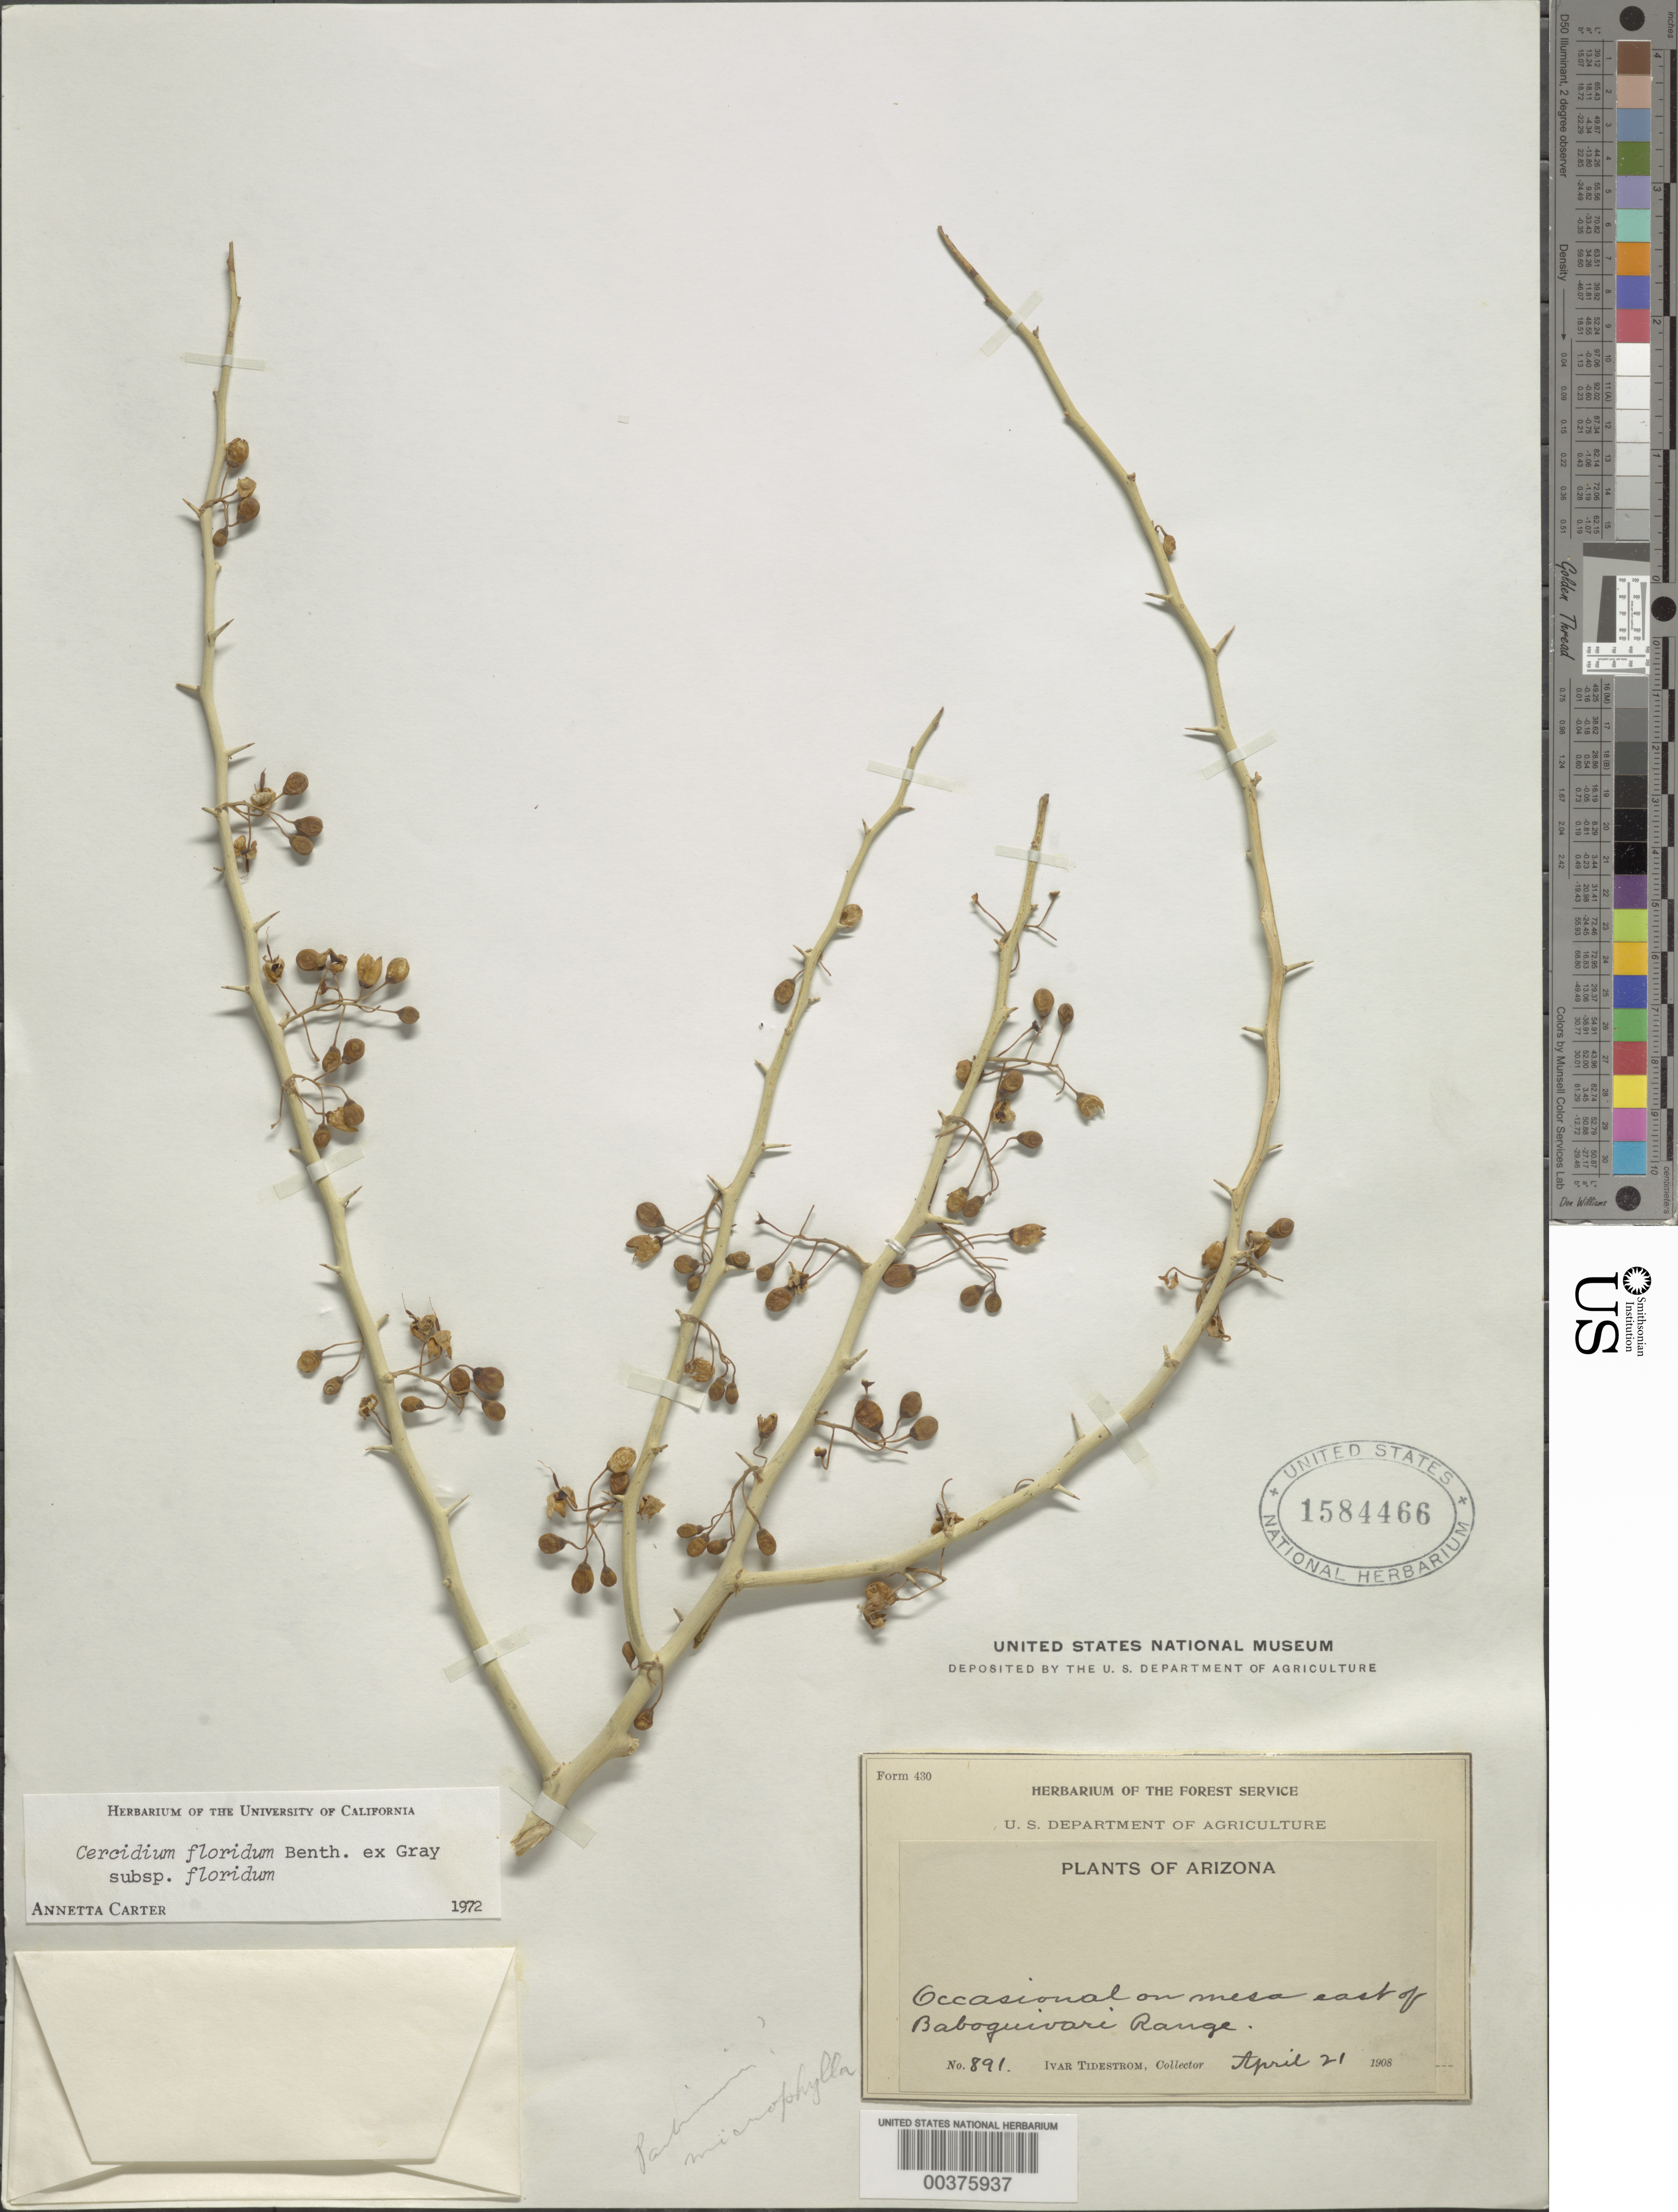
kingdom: Plantae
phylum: Tracheophyta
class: Magnoliopsida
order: Fabales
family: Fabaceae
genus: Parkinsonia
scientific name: Parkinsonia florida subsp. florida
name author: (Benth. ex A. Gray) S. Watson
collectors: I. F. Tidestrom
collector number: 891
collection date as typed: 21 Apr 1908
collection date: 1908-04-21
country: United States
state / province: Arizona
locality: E of babaguivari range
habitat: Mesa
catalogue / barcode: US 1584466